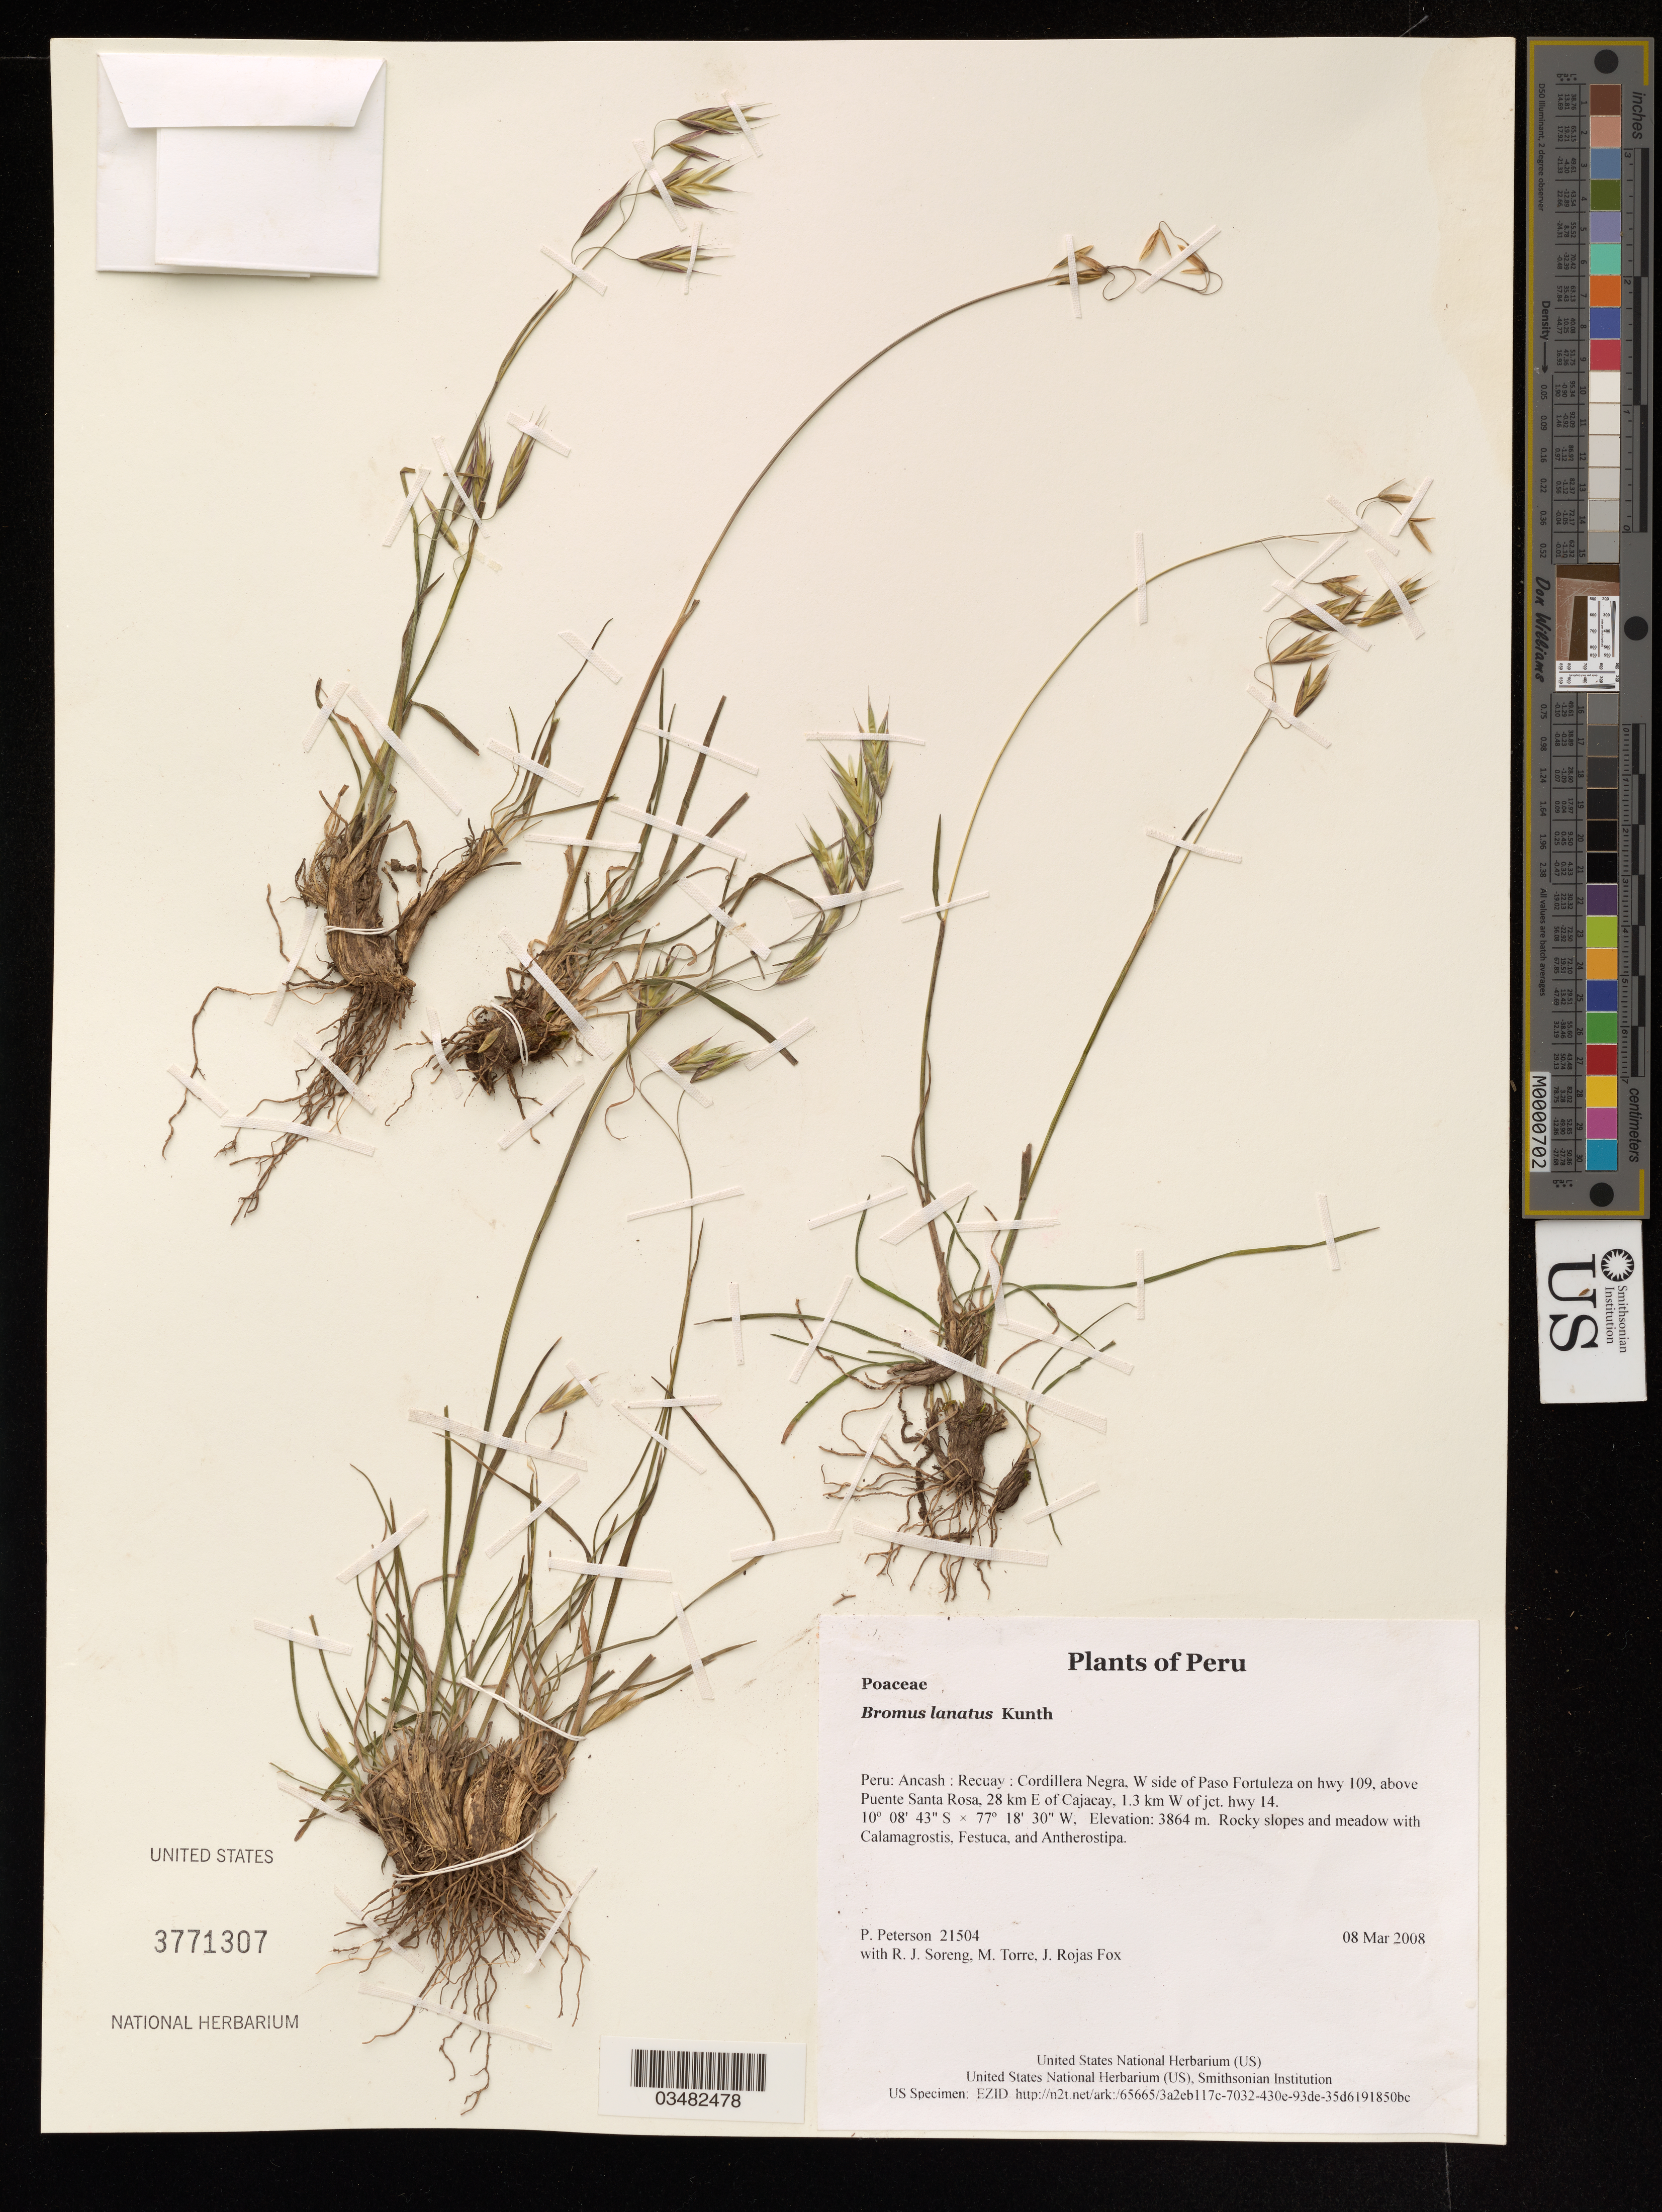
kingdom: Plantae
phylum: Tracheophyta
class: Liliopsida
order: Poales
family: Poaceae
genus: Bromus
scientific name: Bromus lanatus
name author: Kunth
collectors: P. M. Peterson, R. J. Soreng, M. Torre & J. Rojas Fox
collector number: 21504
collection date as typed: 08 Mar 2008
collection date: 2008-03-08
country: Peru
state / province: Ancash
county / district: Recuay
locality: Cordillera Negra, W side of Paso Fortuleza on hwy 109, above Puente Santa Rosa, 28 km E of Cajacay, 1.3 km W of jct. hwy 14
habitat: Rocky slopes and meadow with Calamagrostis, Festuca, and Antherostipa.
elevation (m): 3864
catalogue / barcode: US 3771307